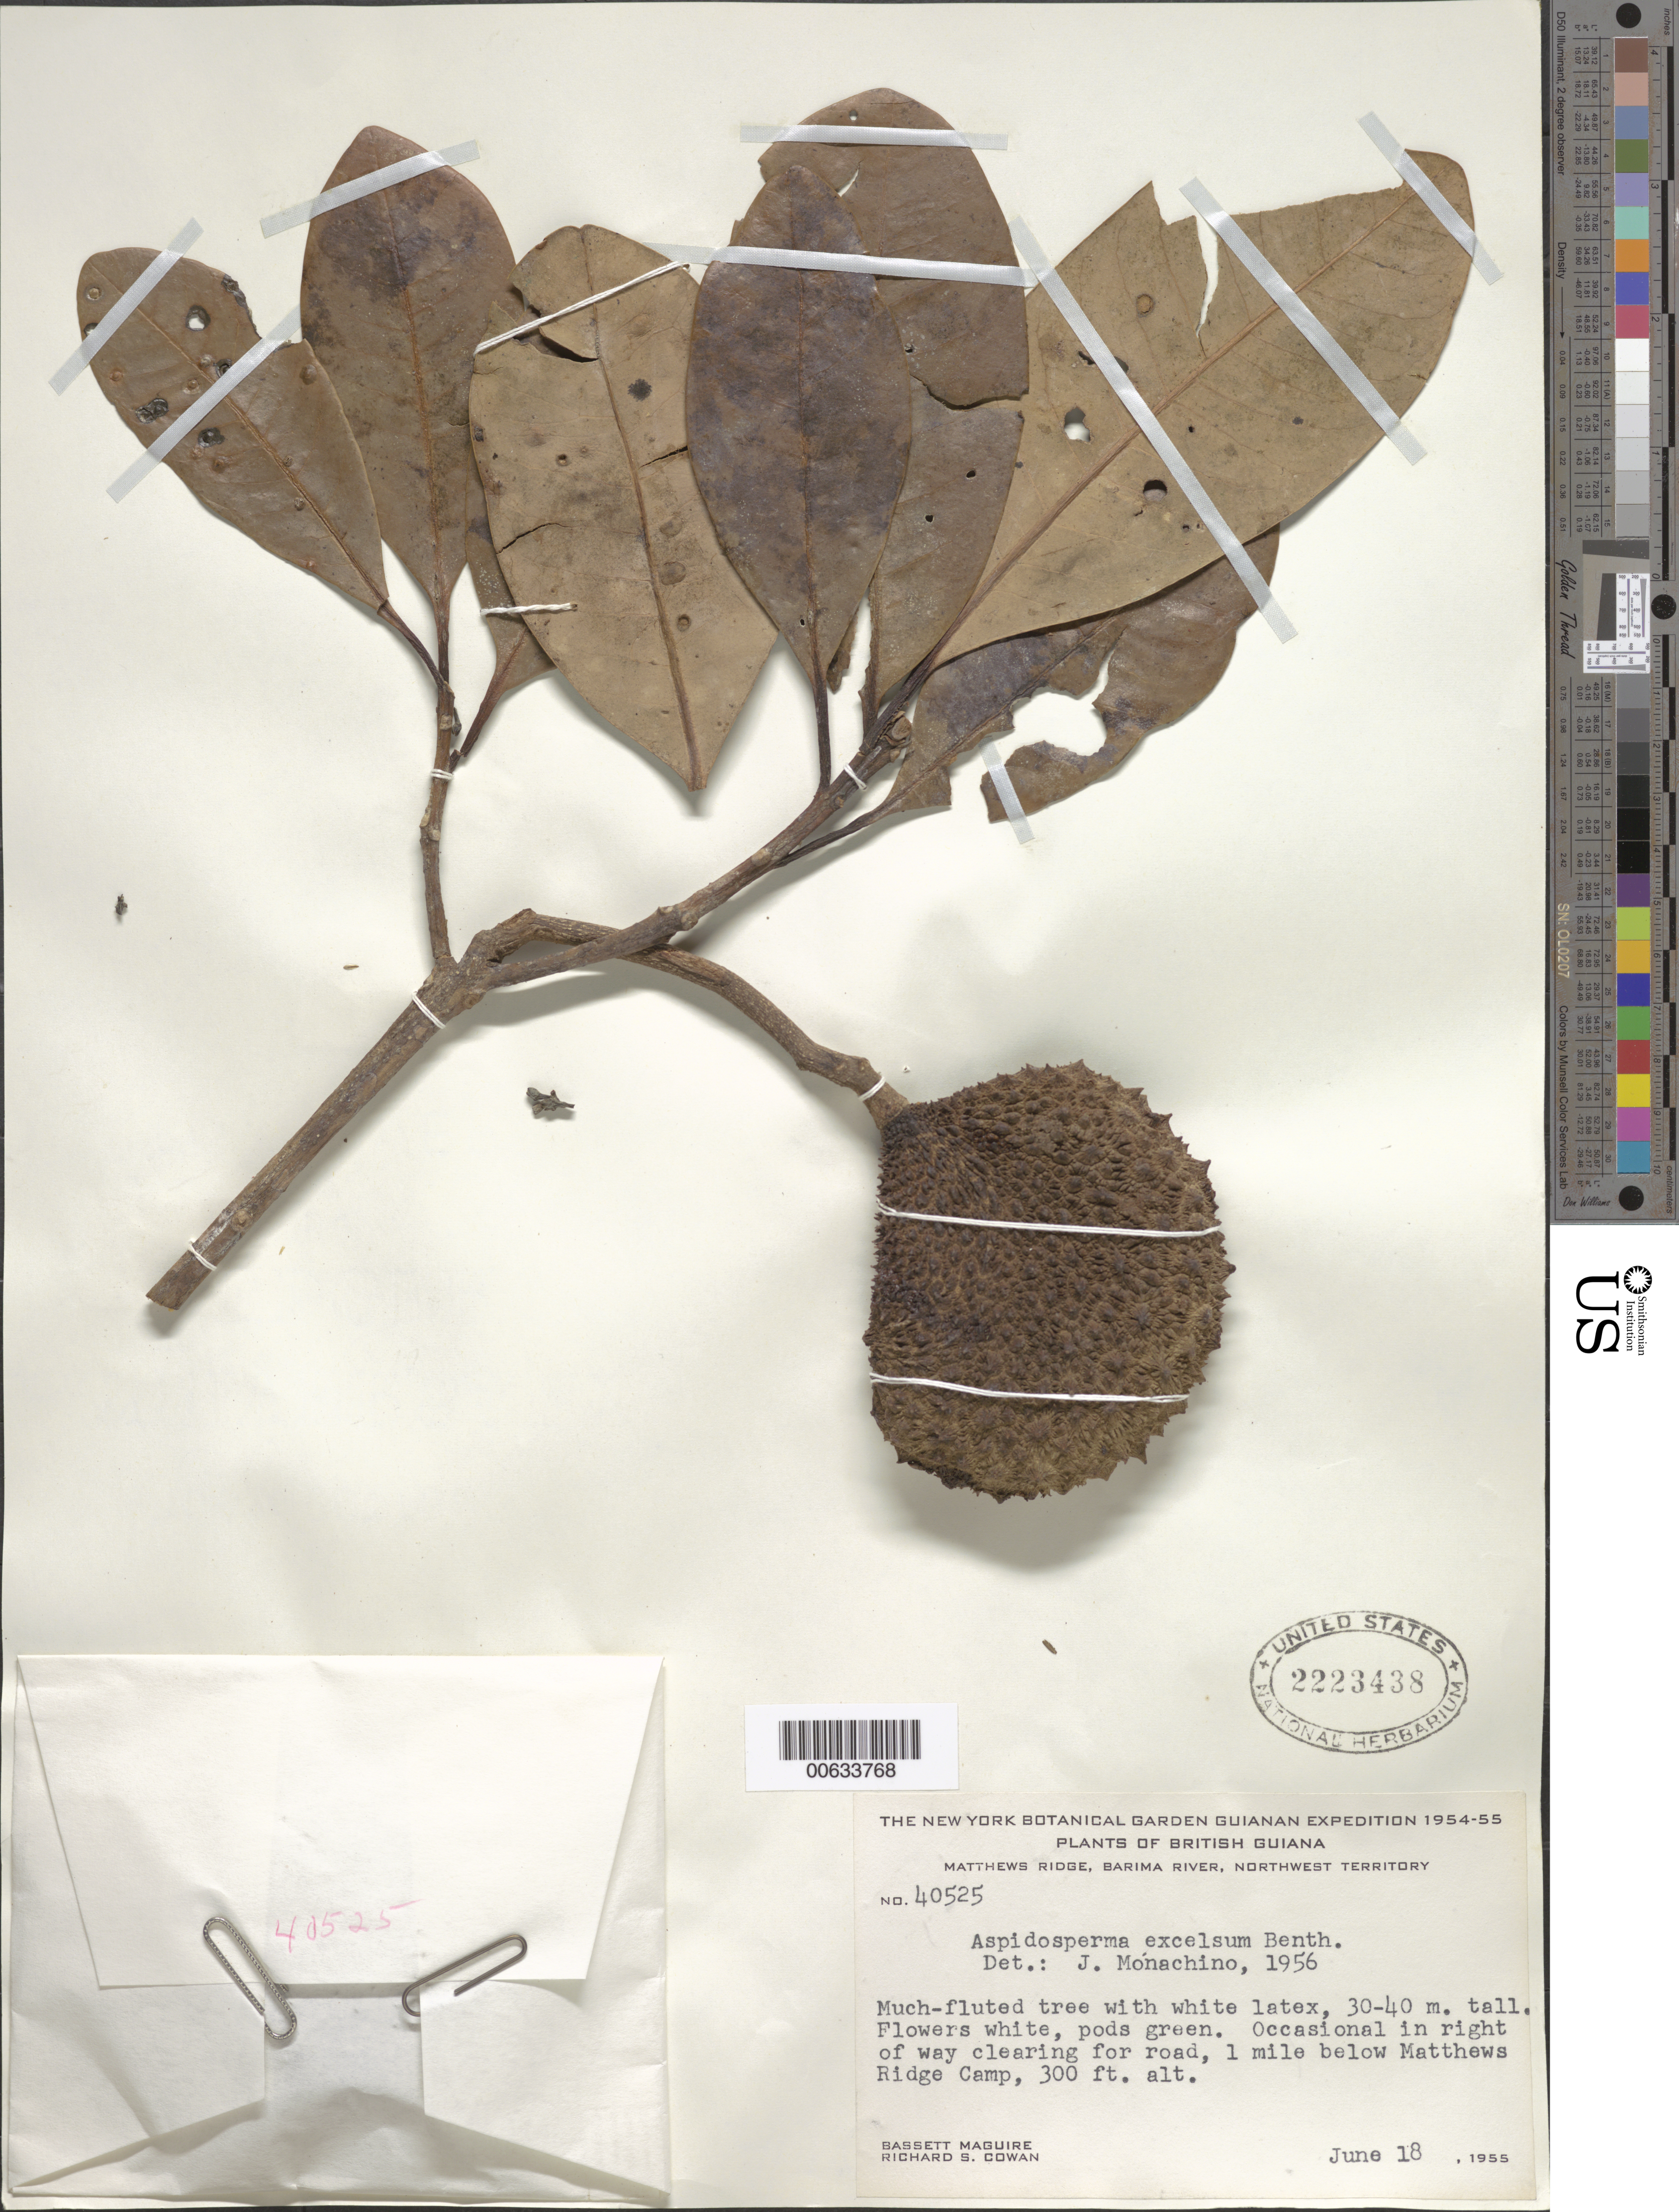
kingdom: Plantae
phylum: Tracheophyta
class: Magnoliopsida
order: Gentianales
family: Apocynaceae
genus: Aspidosperma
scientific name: Aspidosperma excelsum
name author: Benth.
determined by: Monachino, J. V.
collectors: B. Maguire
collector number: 40525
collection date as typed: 18-Jan-55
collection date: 1955-01-18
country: Guyana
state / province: Barima-Waini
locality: Barima R., Matthews Ridge, 1 mi. below Ridge Camp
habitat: Right of way clearing for road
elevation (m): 90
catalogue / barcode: US 2223438